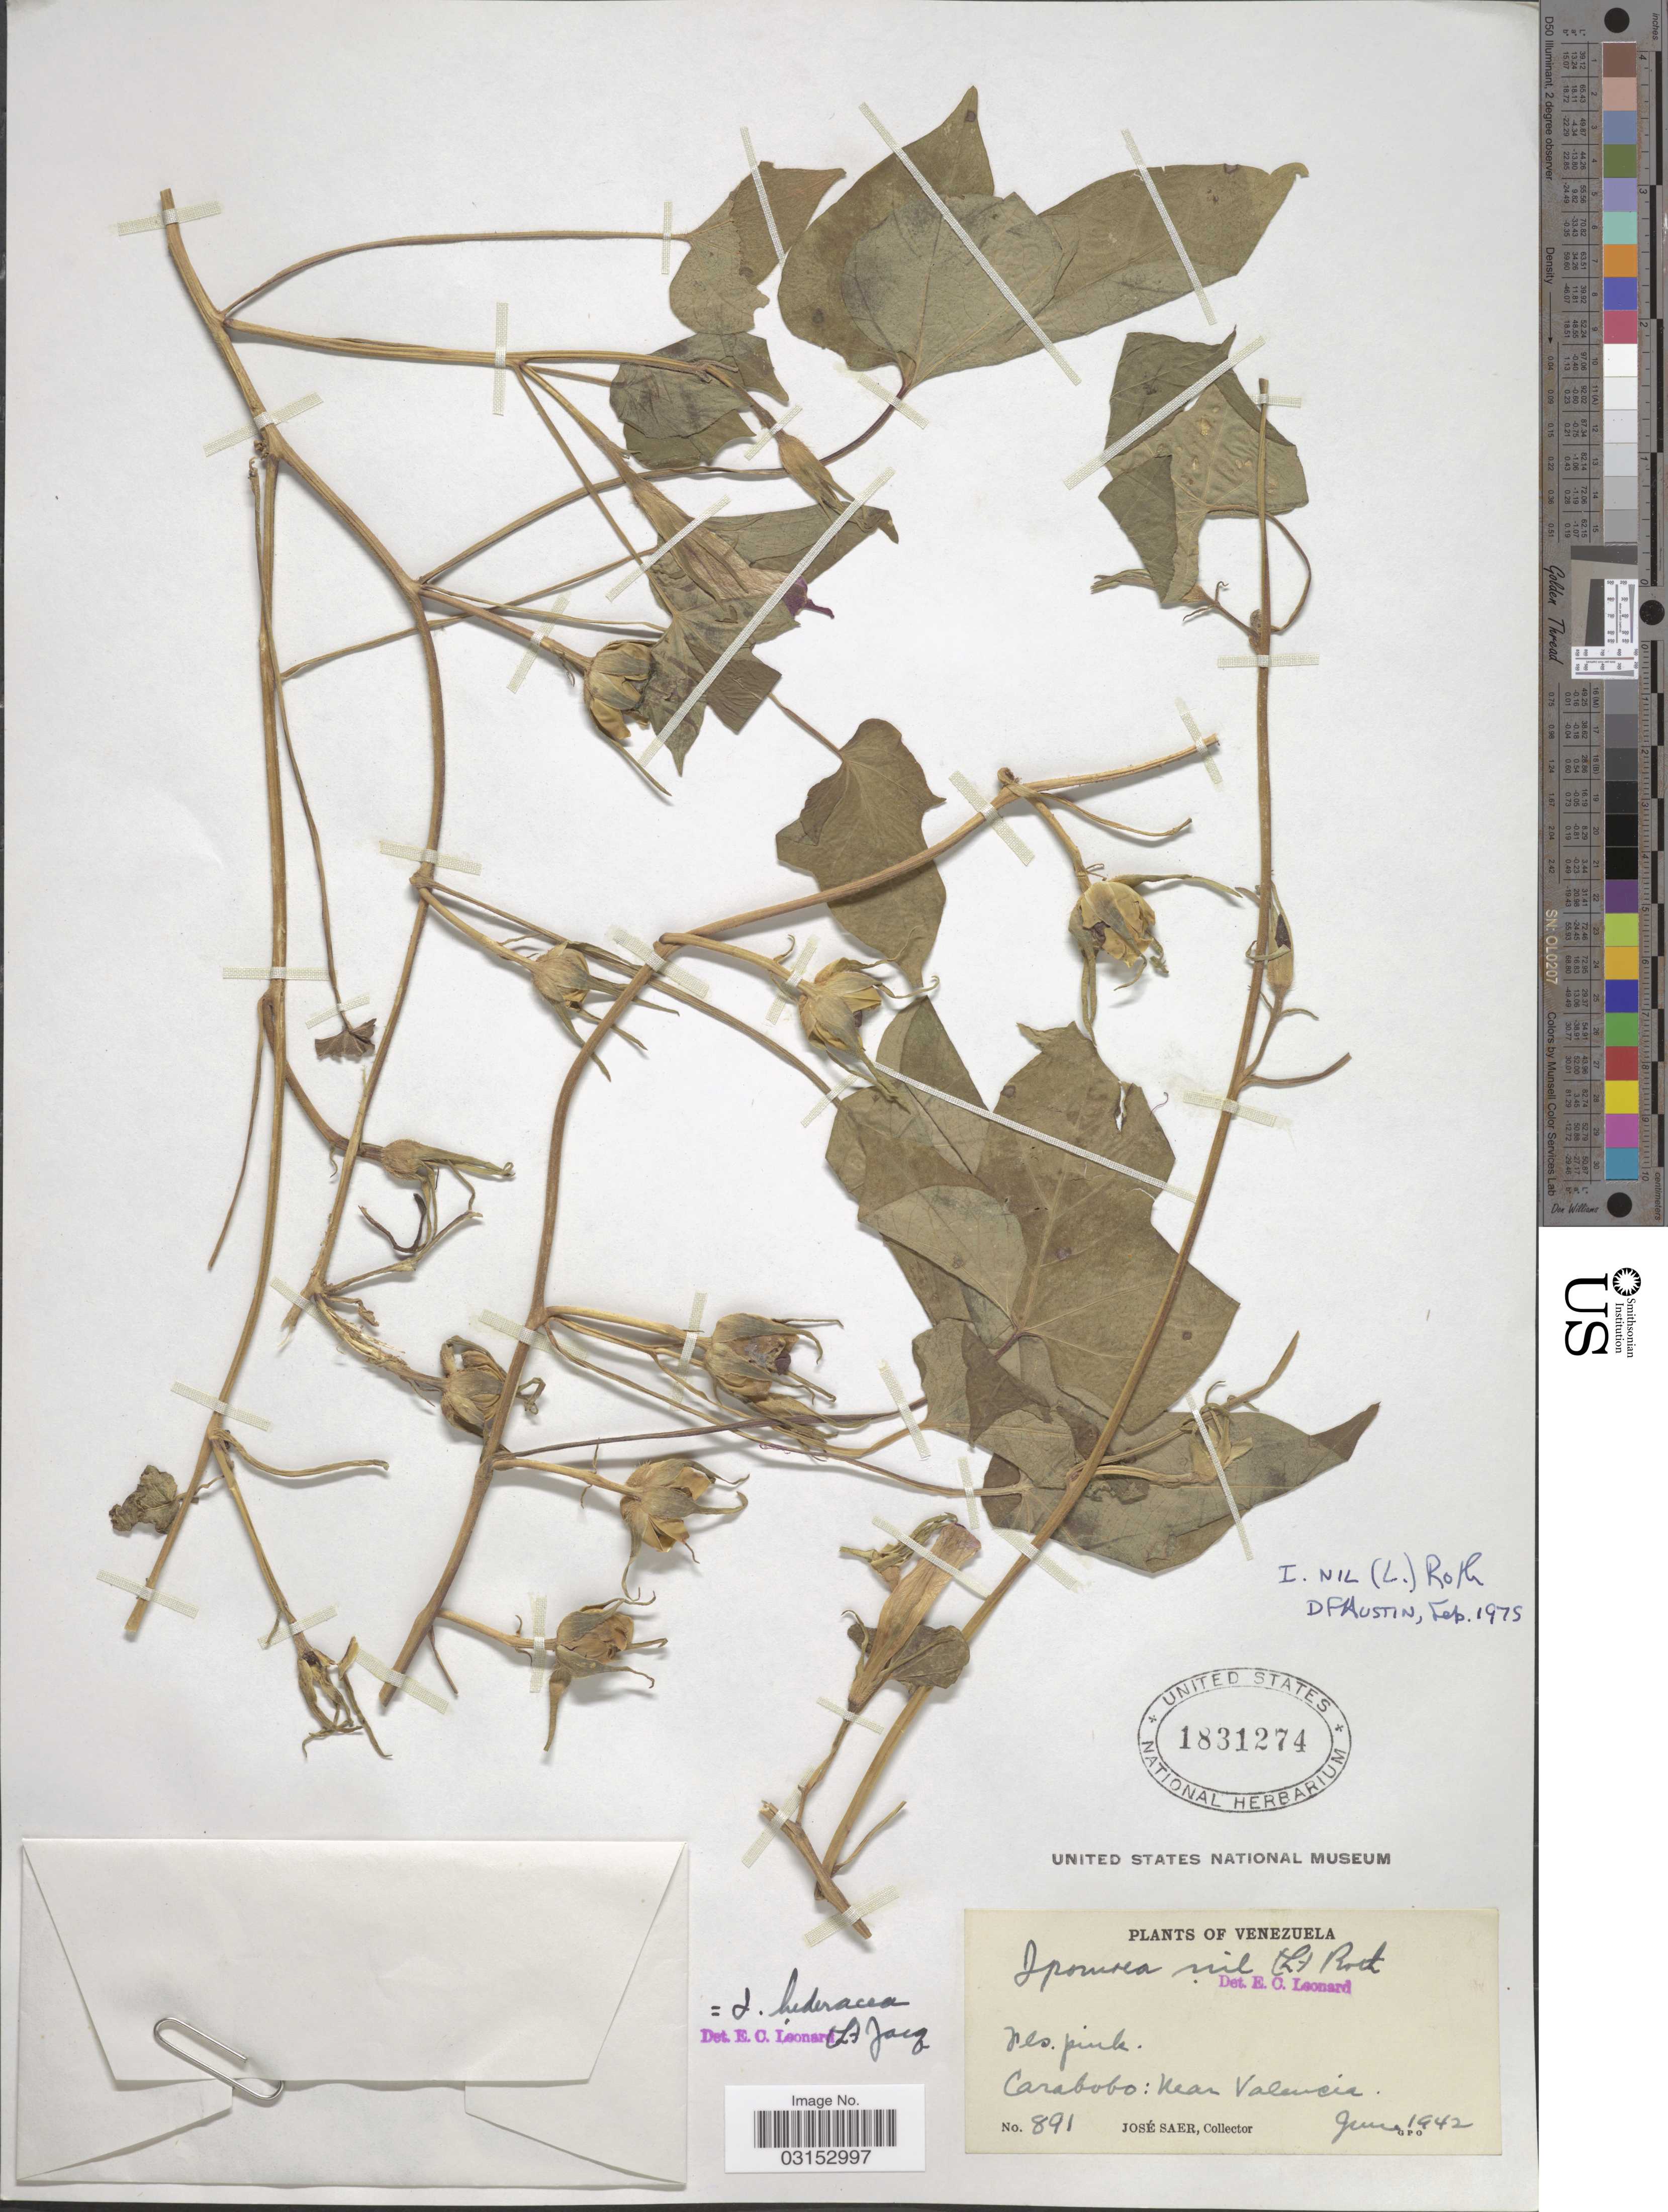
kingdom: Plantae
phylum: Tracheophyta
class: Magnoliopsida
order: Solanales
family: Convolvulaceae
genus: Ipomoea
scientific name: Ipomoea nil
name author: (L.) Roth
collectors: J. Saer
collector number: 891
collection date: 1942-06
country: Venezuela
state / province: Carabobo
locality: Near Valencia.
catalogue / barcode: US 1831274